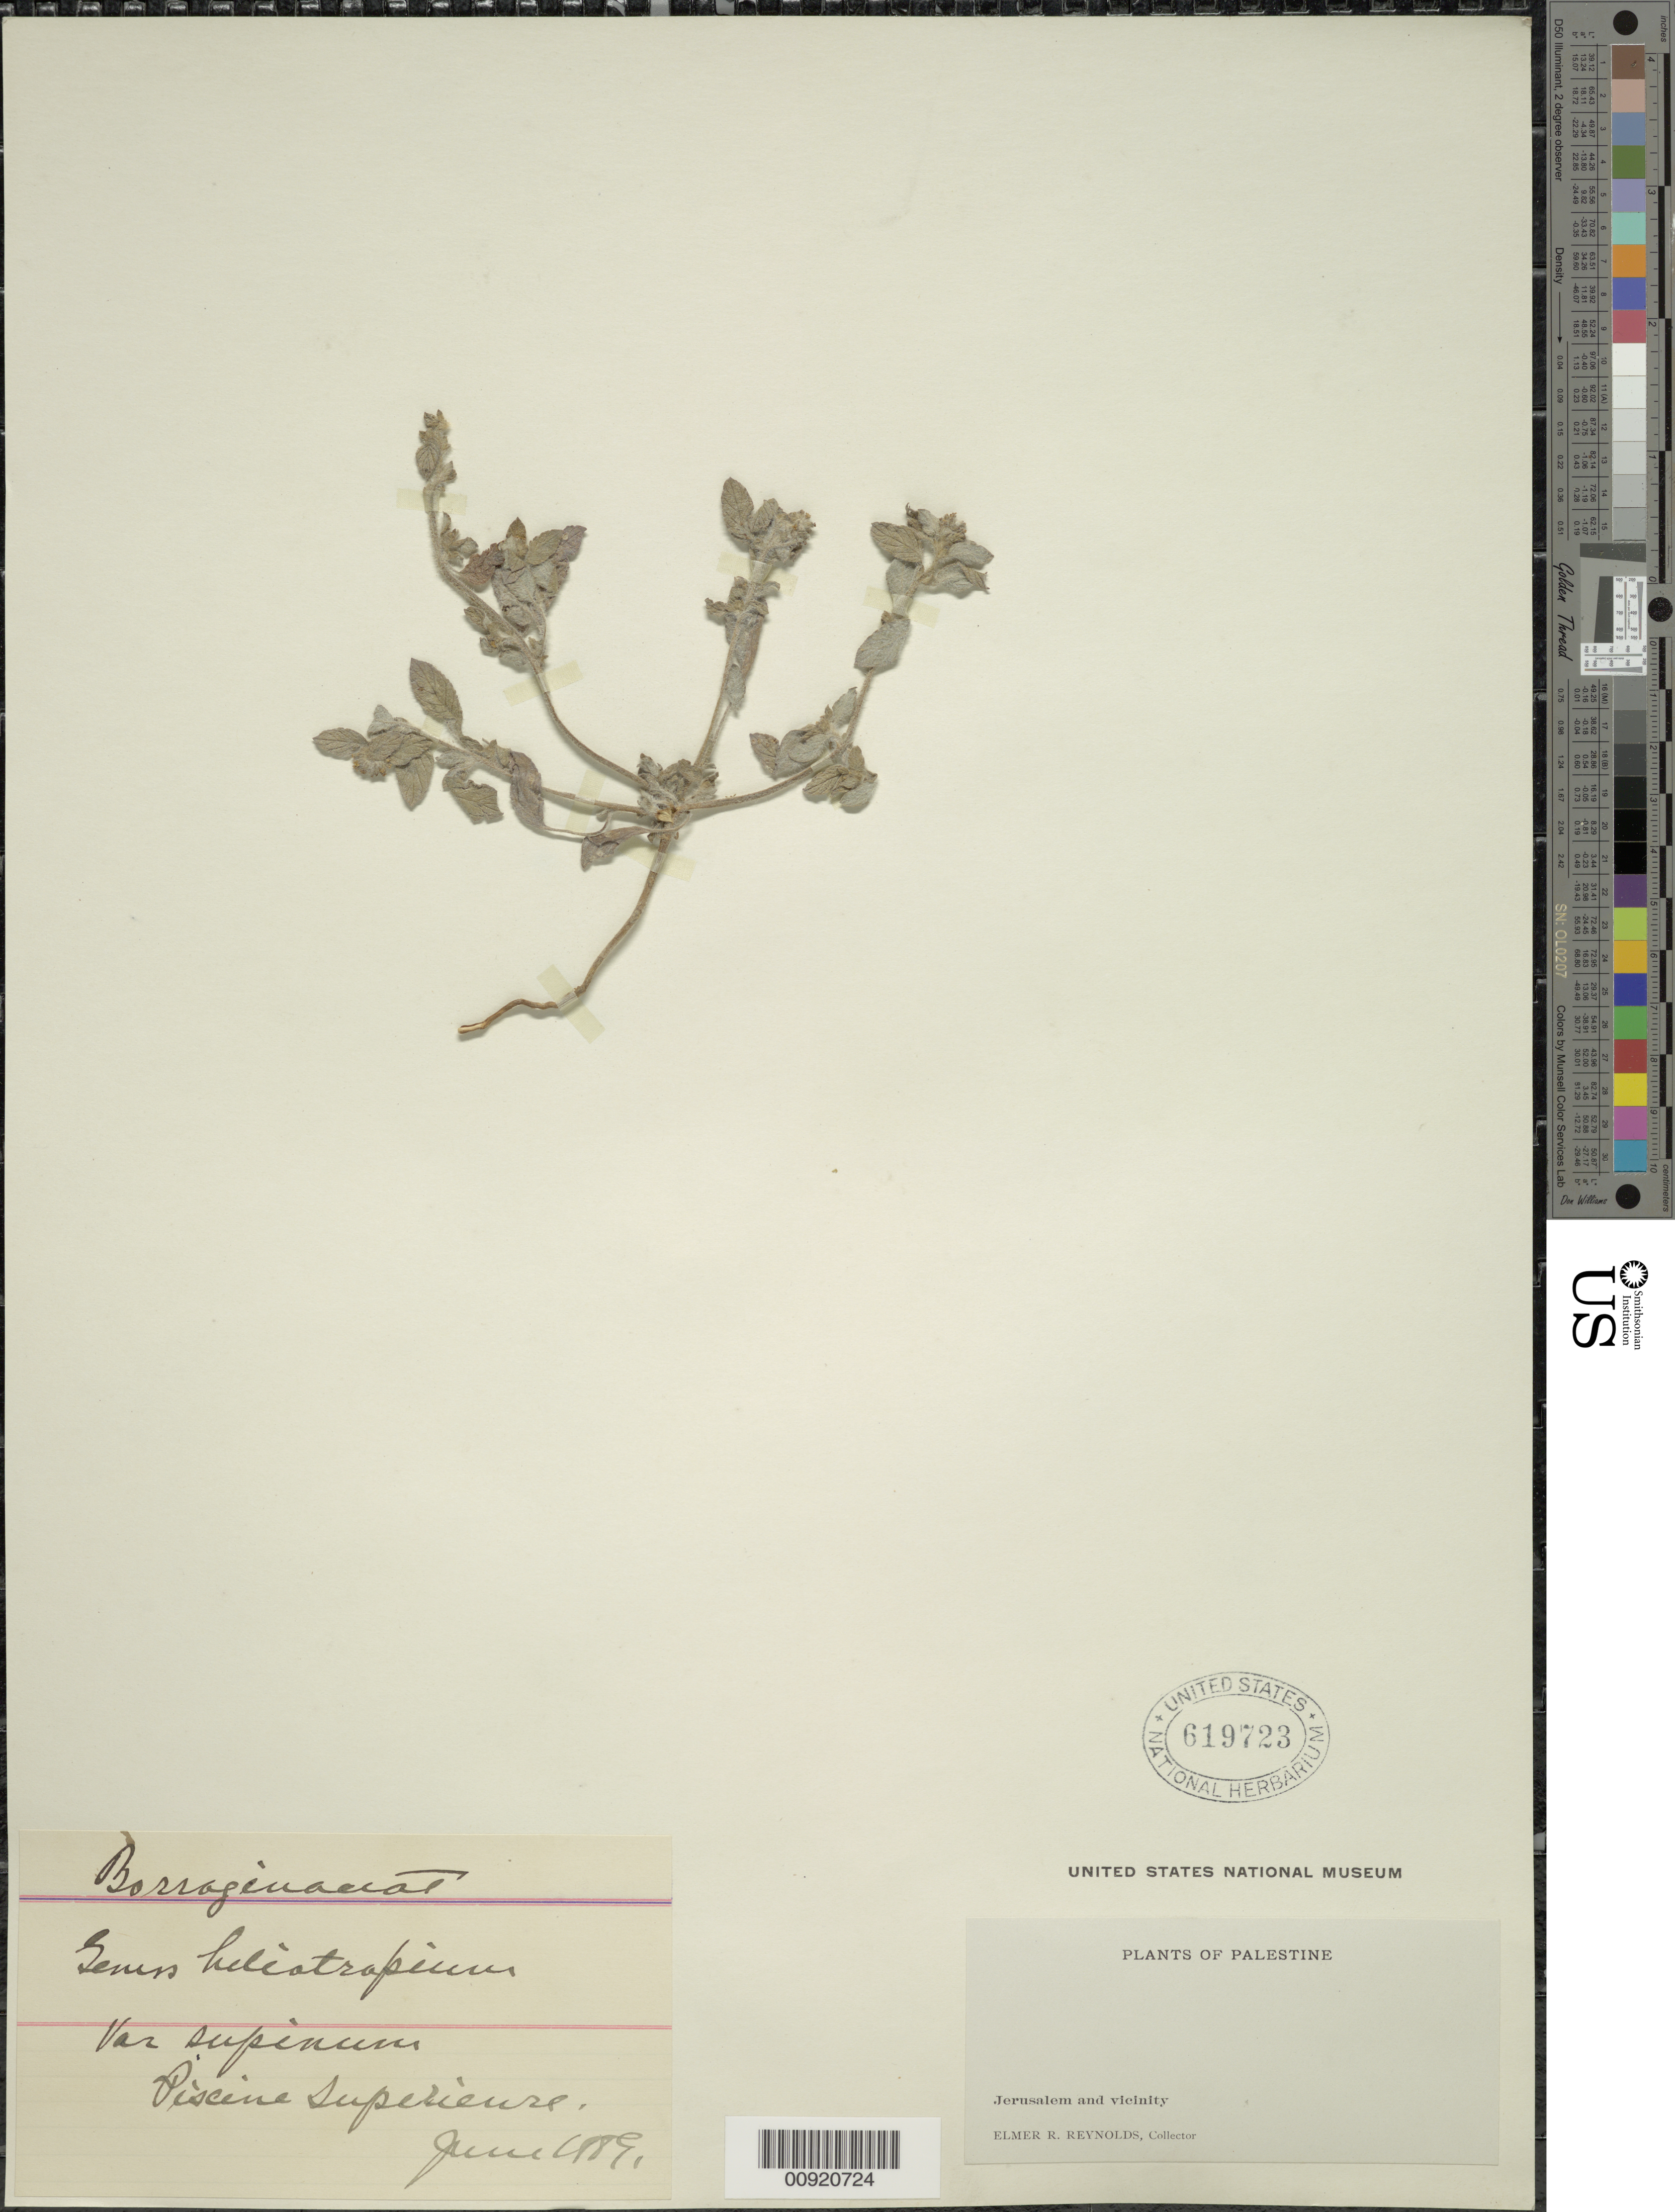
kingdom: Plantae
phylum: Tracheophyta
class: Magnoliopsida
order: Boraginales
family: Heliotropiaceae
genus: Heliotropium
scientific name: Heliotropium supinum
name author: L.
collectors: E. Reynolds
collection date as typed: Jun 1889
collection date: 1889-06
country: Israel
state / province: Jerusalem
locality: Jerusalem and vicinity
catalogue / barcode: US 619723